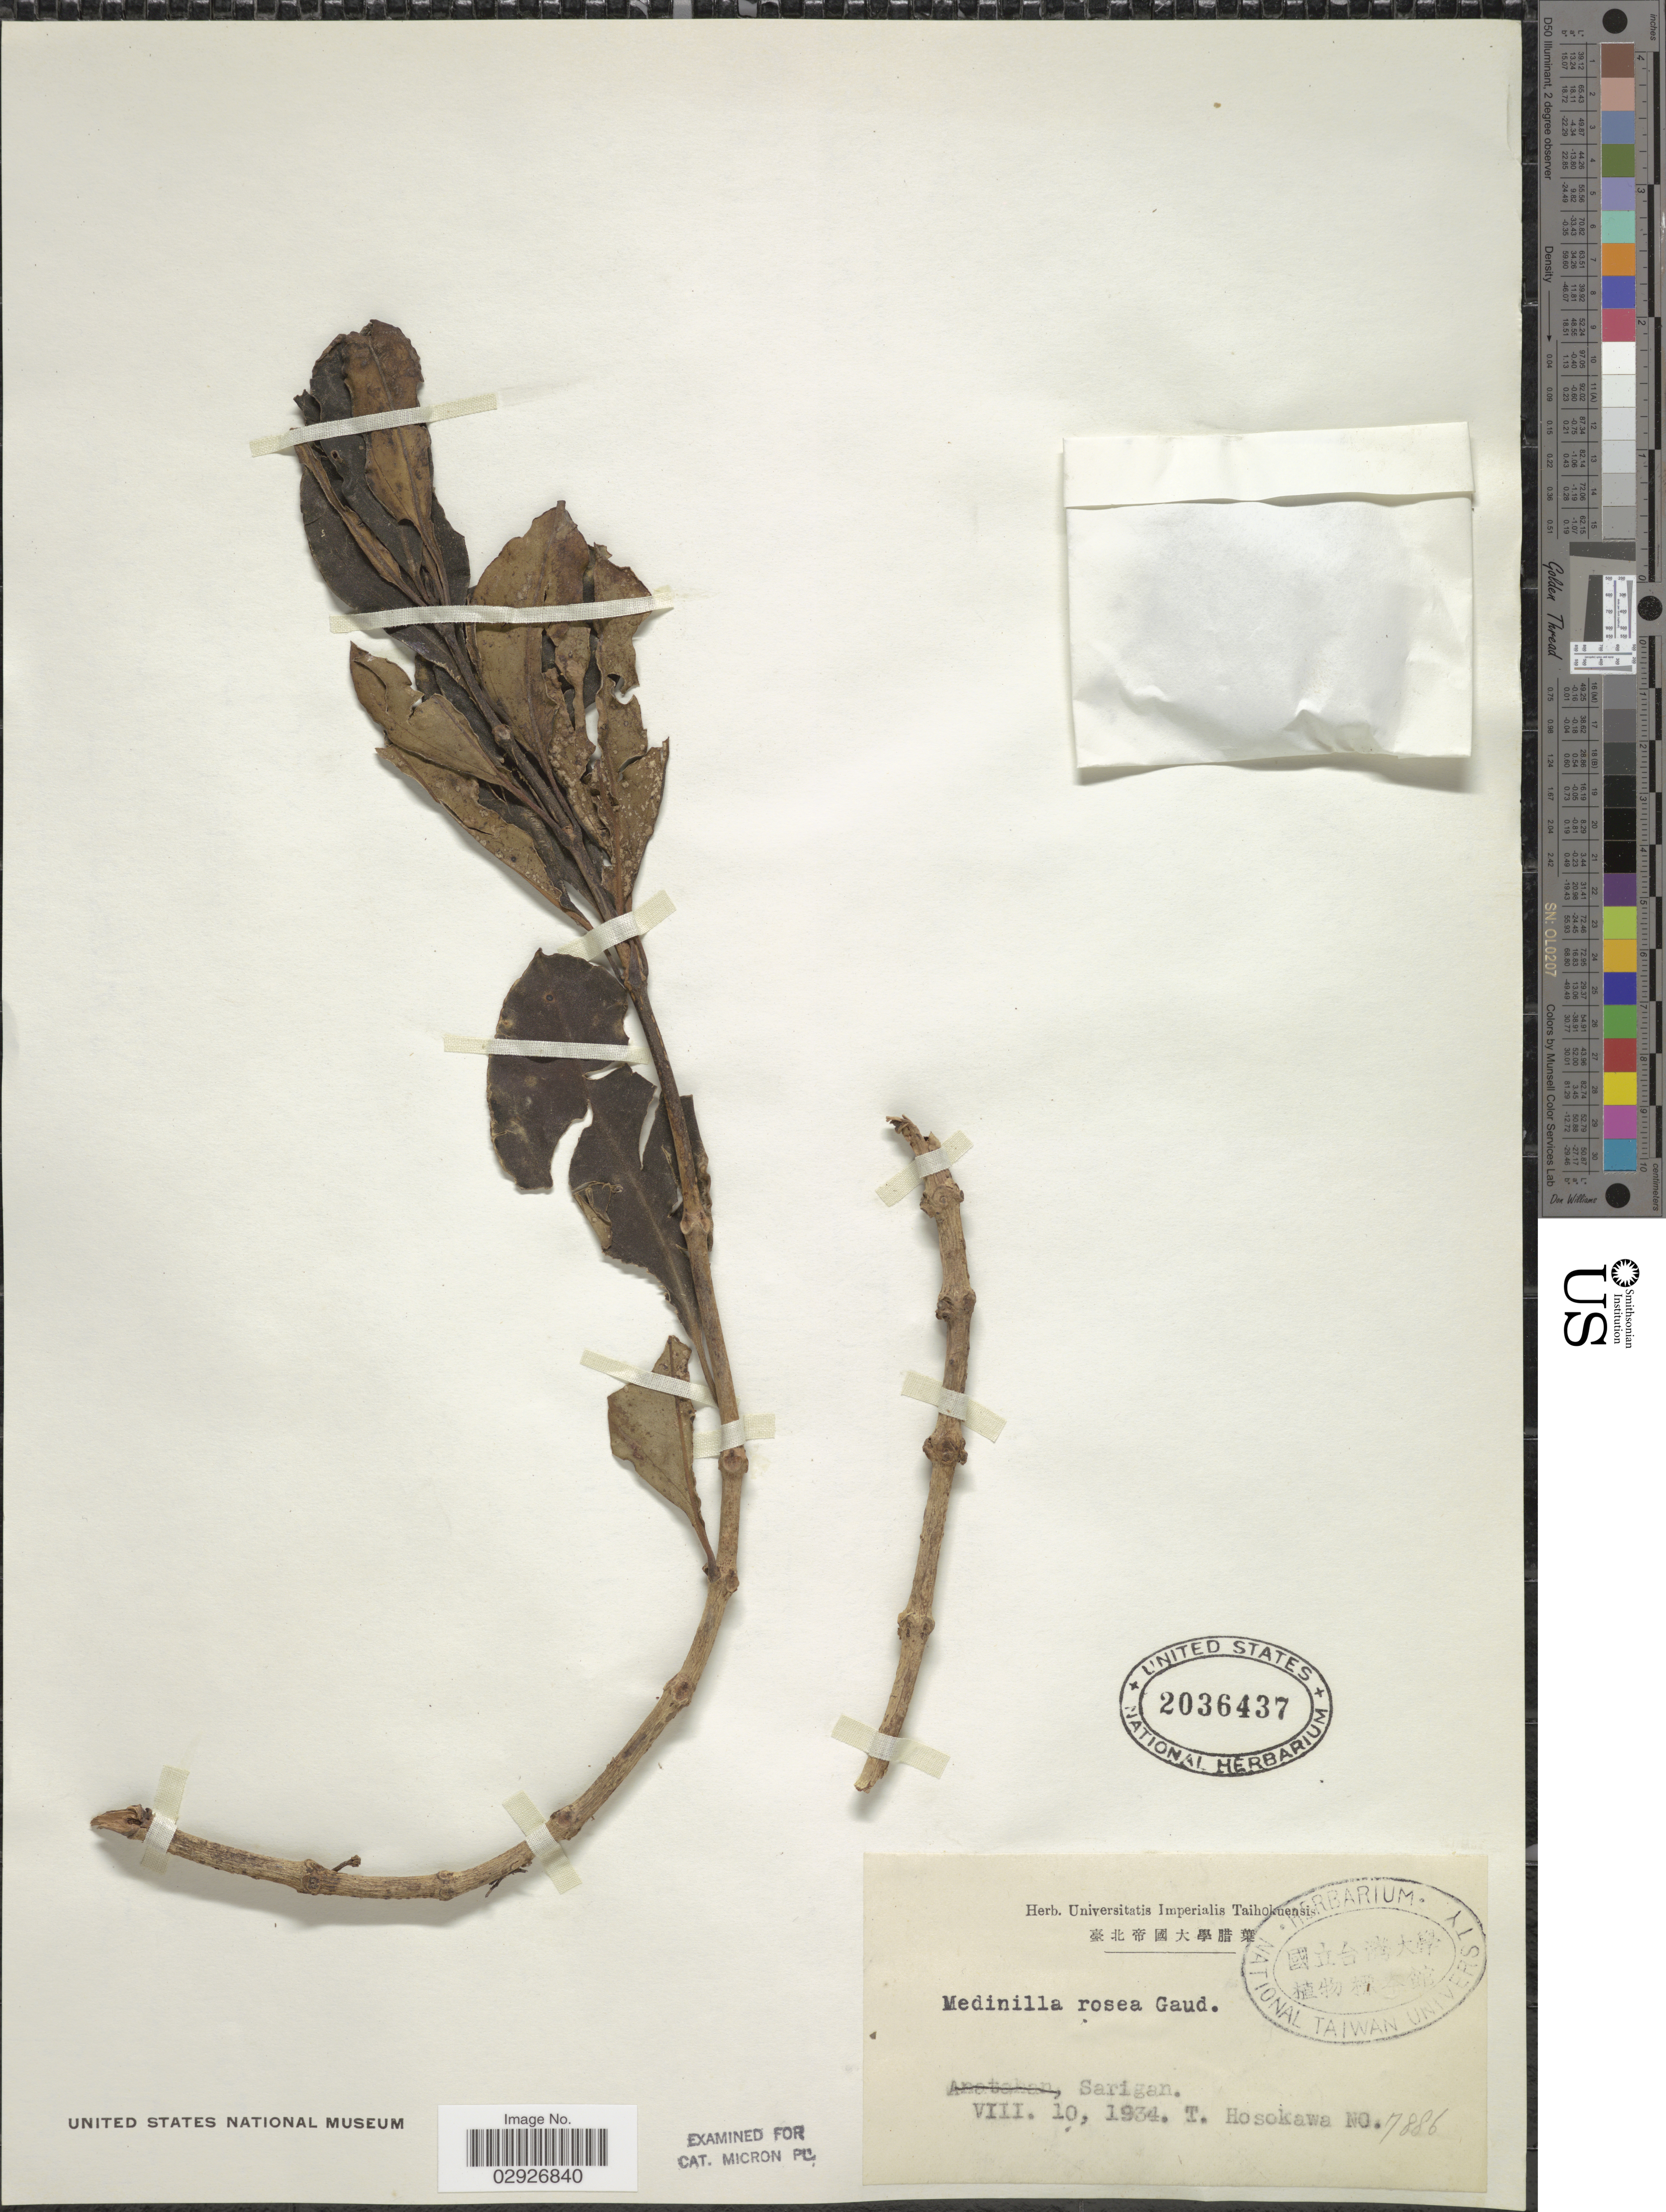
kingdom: Plantae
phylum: Tracheophyta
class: Magnoliopsida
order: Myrtales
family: Melastomataceae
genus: Medinilla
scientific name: Medinilla medinilliana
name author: (Gaudich.) Fosberg & Sachet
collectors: T. Hosokawa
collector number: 7886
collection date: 1934-08-10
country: Northern Mariana Islands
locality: Sarigan.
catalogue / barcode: US 2036437